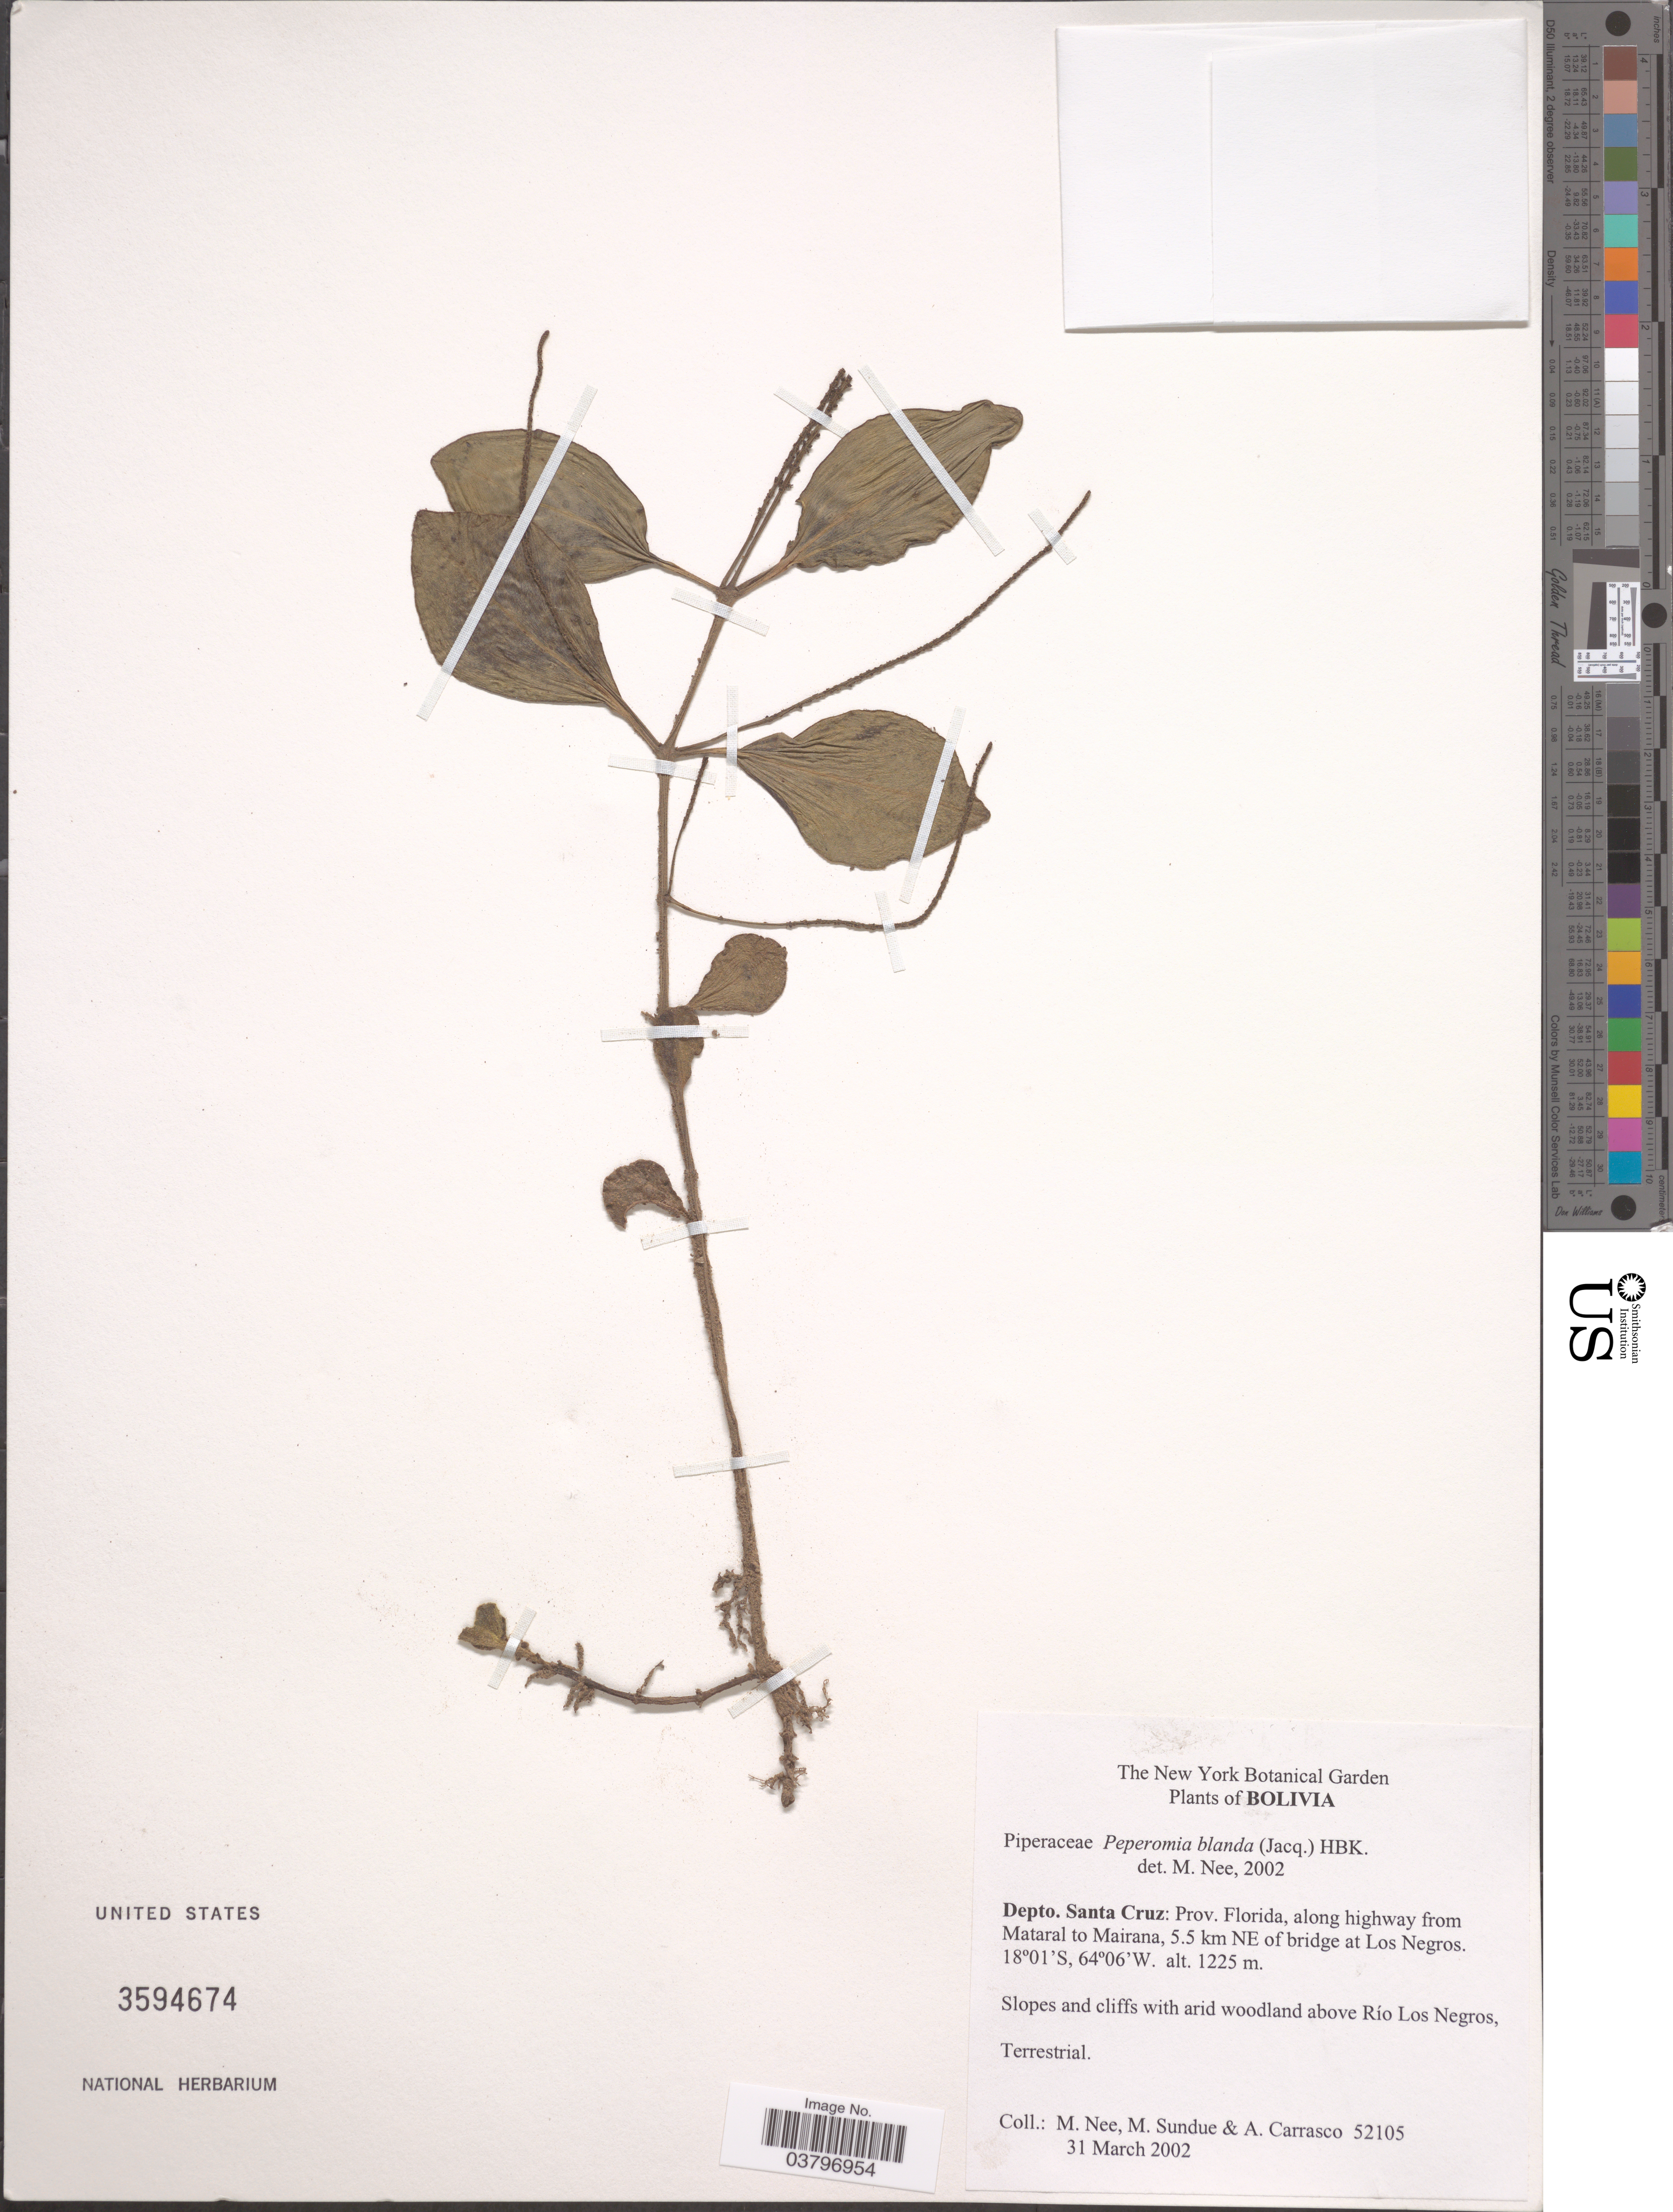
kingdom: Plantae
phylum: Tracheophyta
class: Magnoliopsida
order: Piperales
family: Piperaceae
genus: Peperomia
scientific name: Peperomia blanda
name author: (Jacq.) Kunth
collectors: M. Nee, M. Sundue & A. Carrasco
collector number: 52105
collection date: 2002-03-31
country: Bolivia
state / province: Santa Cruz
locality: Depto. Santa Cruz: Prov. Florida, along highway from Mataral to Mairana, 5.5 km NE of bridge at Los Negros. Woodland above Río Los Negros.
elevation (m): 1225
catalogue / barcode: US 3594674